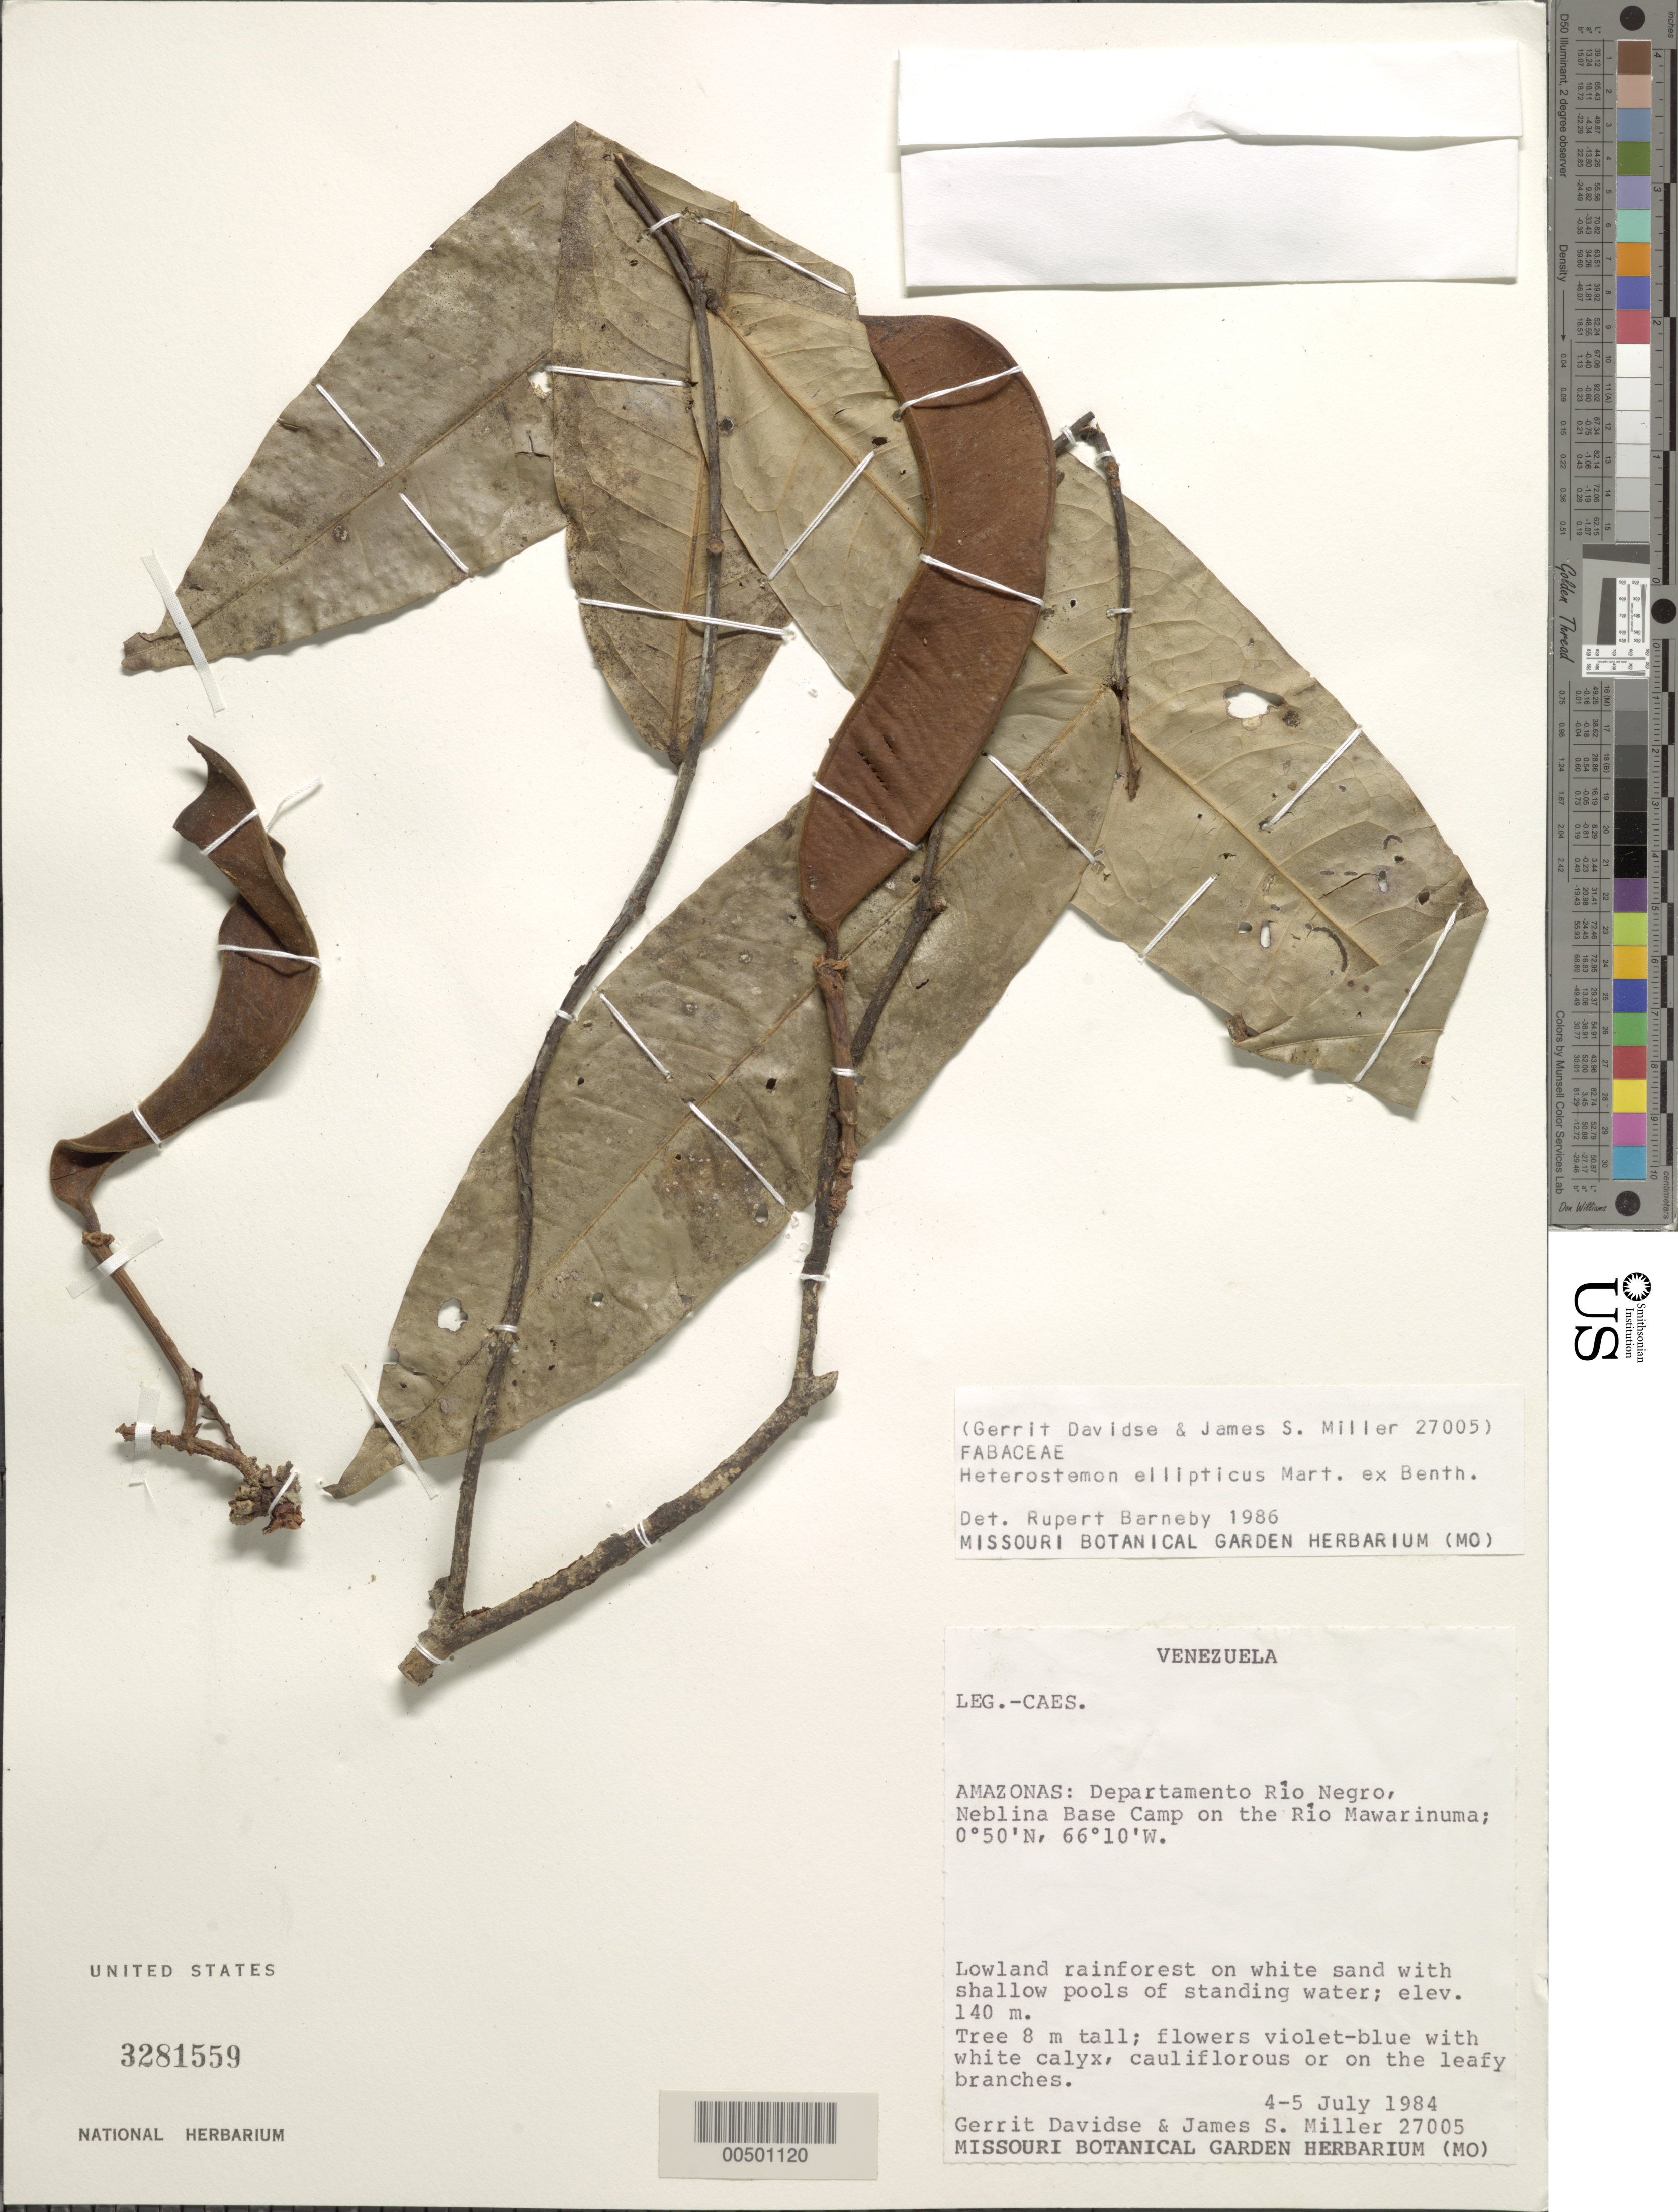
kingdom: Plantae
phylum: Tracheophyta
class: Magnoliopsida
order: Fabales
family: Fabaceae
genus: Heterostemon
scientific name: Heterostemon ellipticus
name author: Benth. ex Mart.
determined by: Barneby, Rupert C., (NY)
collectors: G. Davidse & J. S. Miller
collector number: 27005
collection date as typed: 04 Jul 1984 to 05 Jul 1984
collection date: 1984-07-04/1984-07-05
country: Venezuela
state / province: Amazonas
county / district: Rio Negro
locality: Neblina base camp on the rio mawarinuma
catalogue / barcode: US 3281559